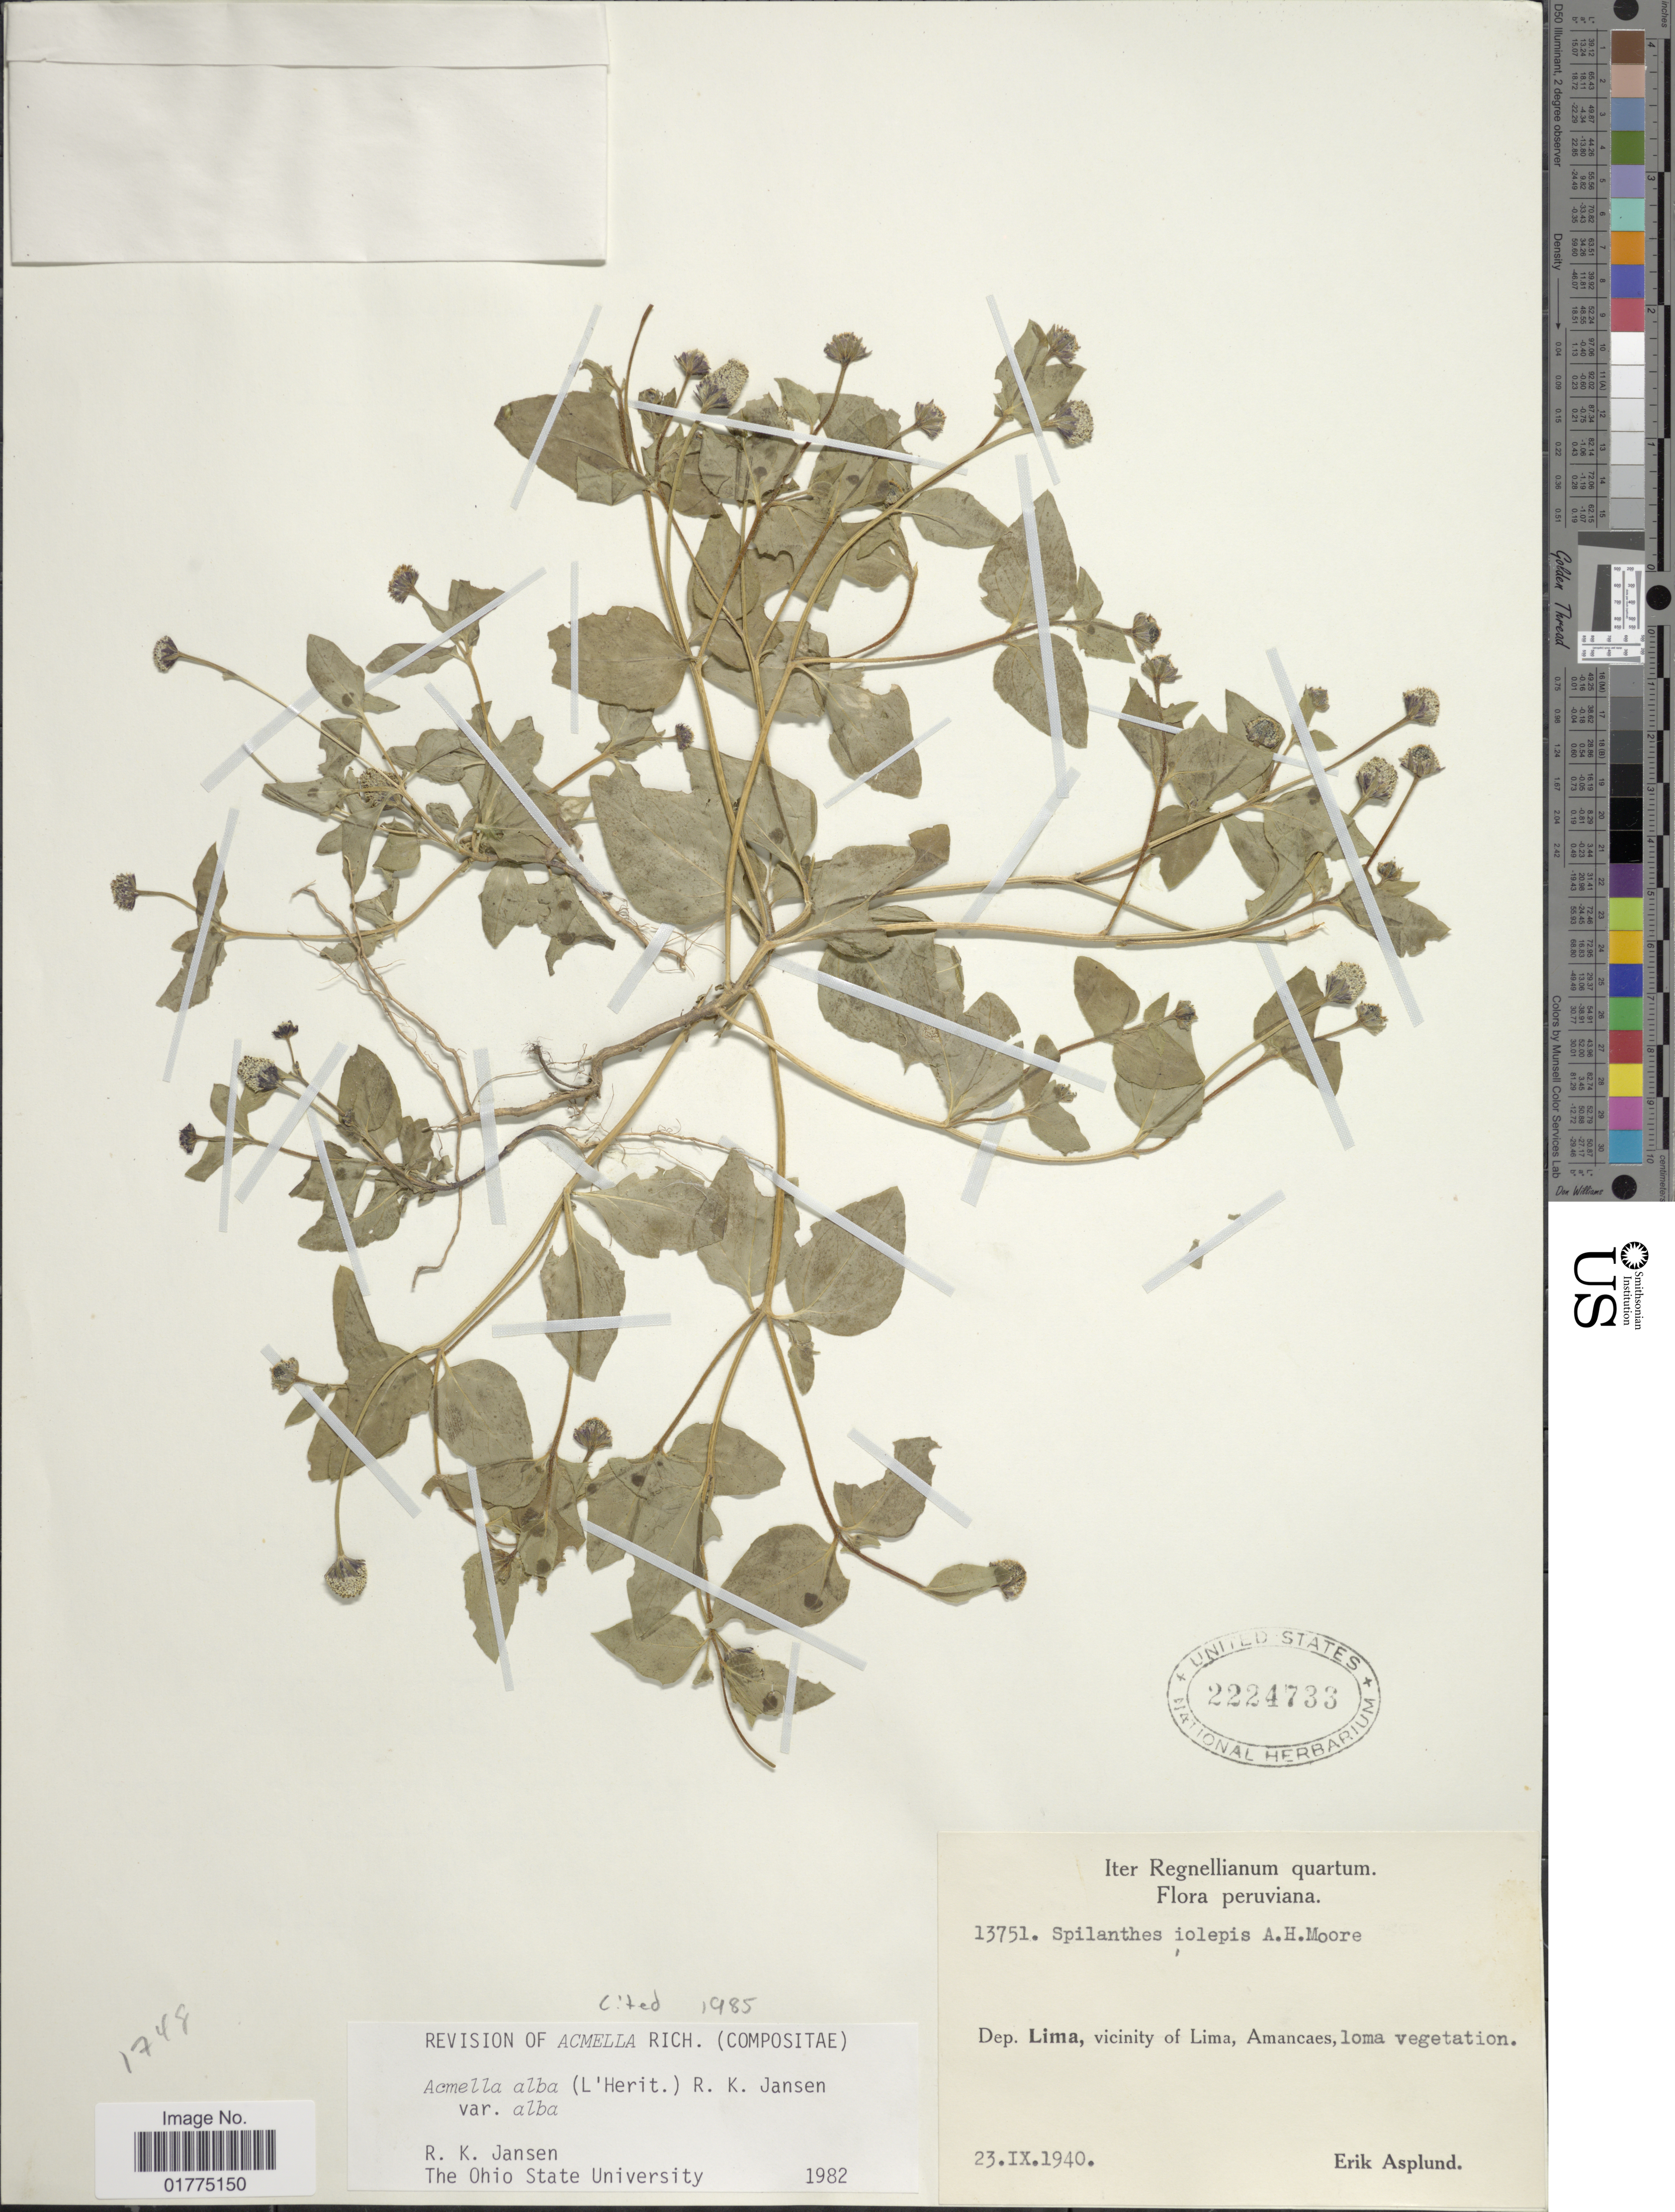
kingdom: Plantae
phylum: Tracheophyta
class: Magnoliopsida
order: Asterales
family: Asteraceae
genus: Acmella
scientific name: Acmella alba var. alba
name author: (L'Hér.) R.K. Jansen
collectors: E. Asplund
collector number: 13751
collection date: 1940-09-23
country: Peru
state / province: Lima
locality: Dep. Lima, vicinity of Lima, Amancaes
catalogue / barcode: US 2224733